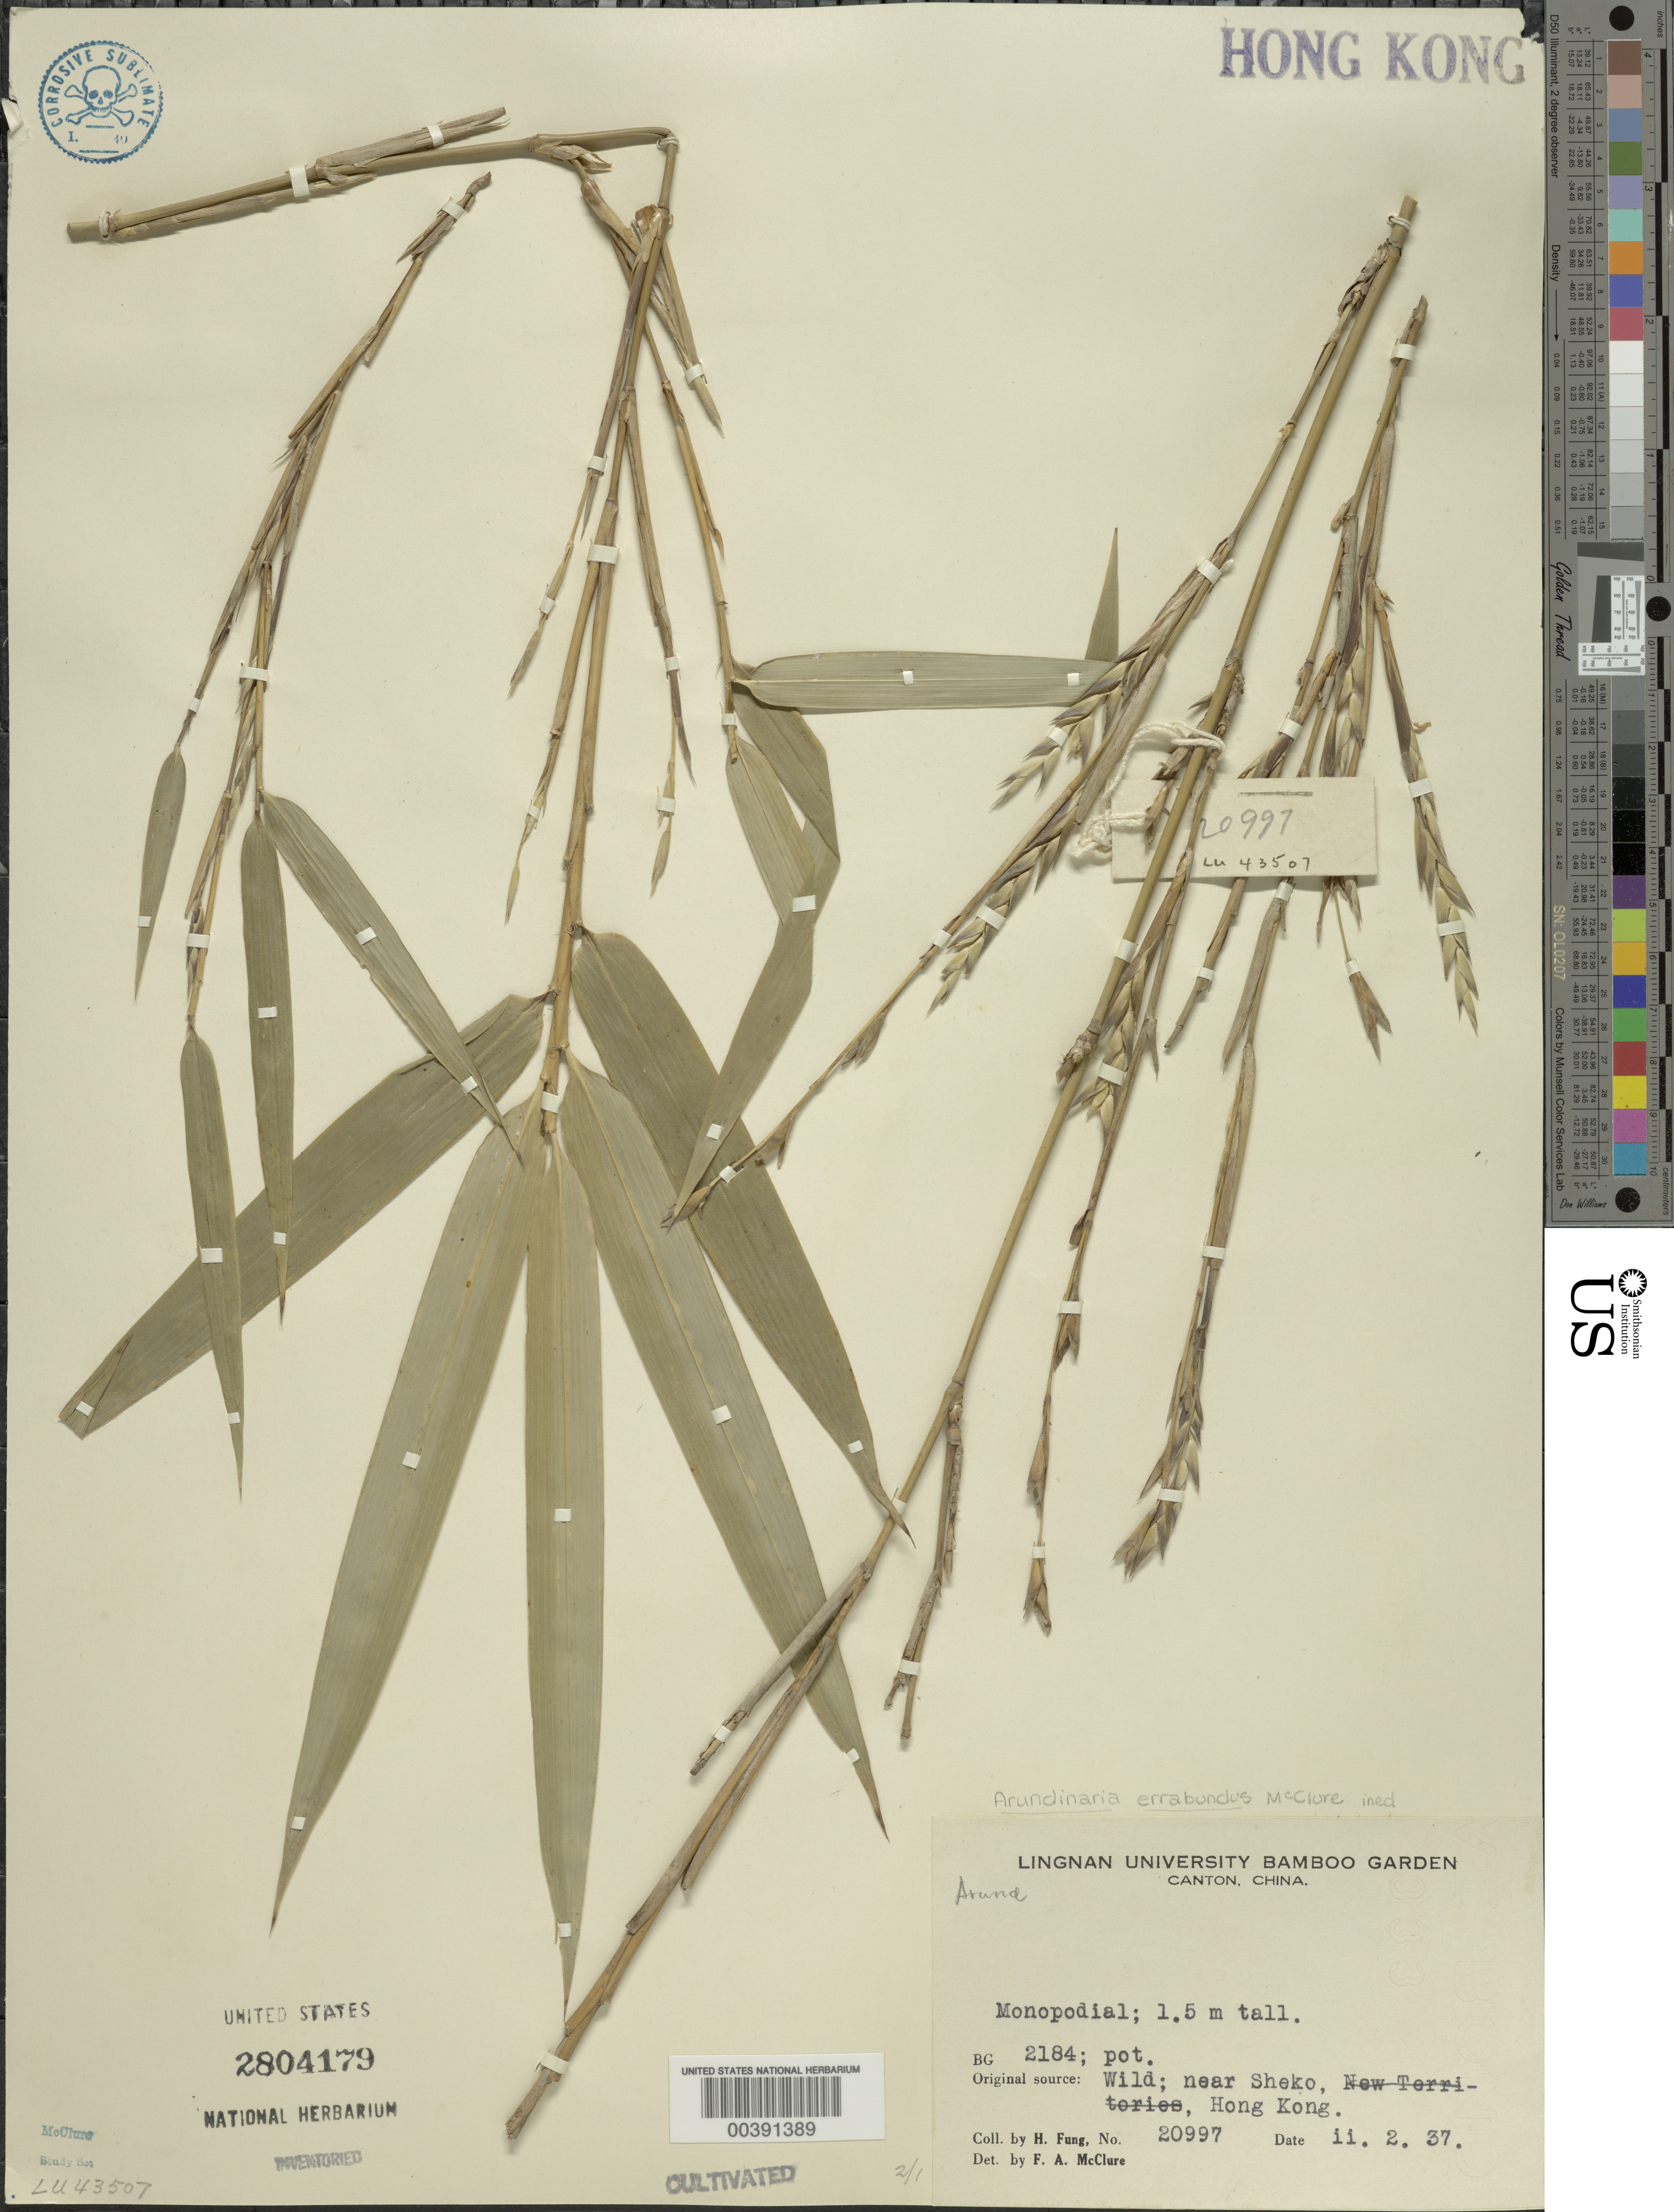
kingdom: Plantae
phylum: Tracheophyta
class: Liliopsida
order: Poales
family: Poaceae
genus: Arundinaria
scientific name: Arundinaria sp.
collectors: H. L. Fung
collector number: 20997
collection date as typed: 02 Feb 1937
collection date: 1937-02-02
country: China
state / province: Guangdong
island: Honam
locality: Lingnan univ. bg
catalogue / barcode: US 2804179